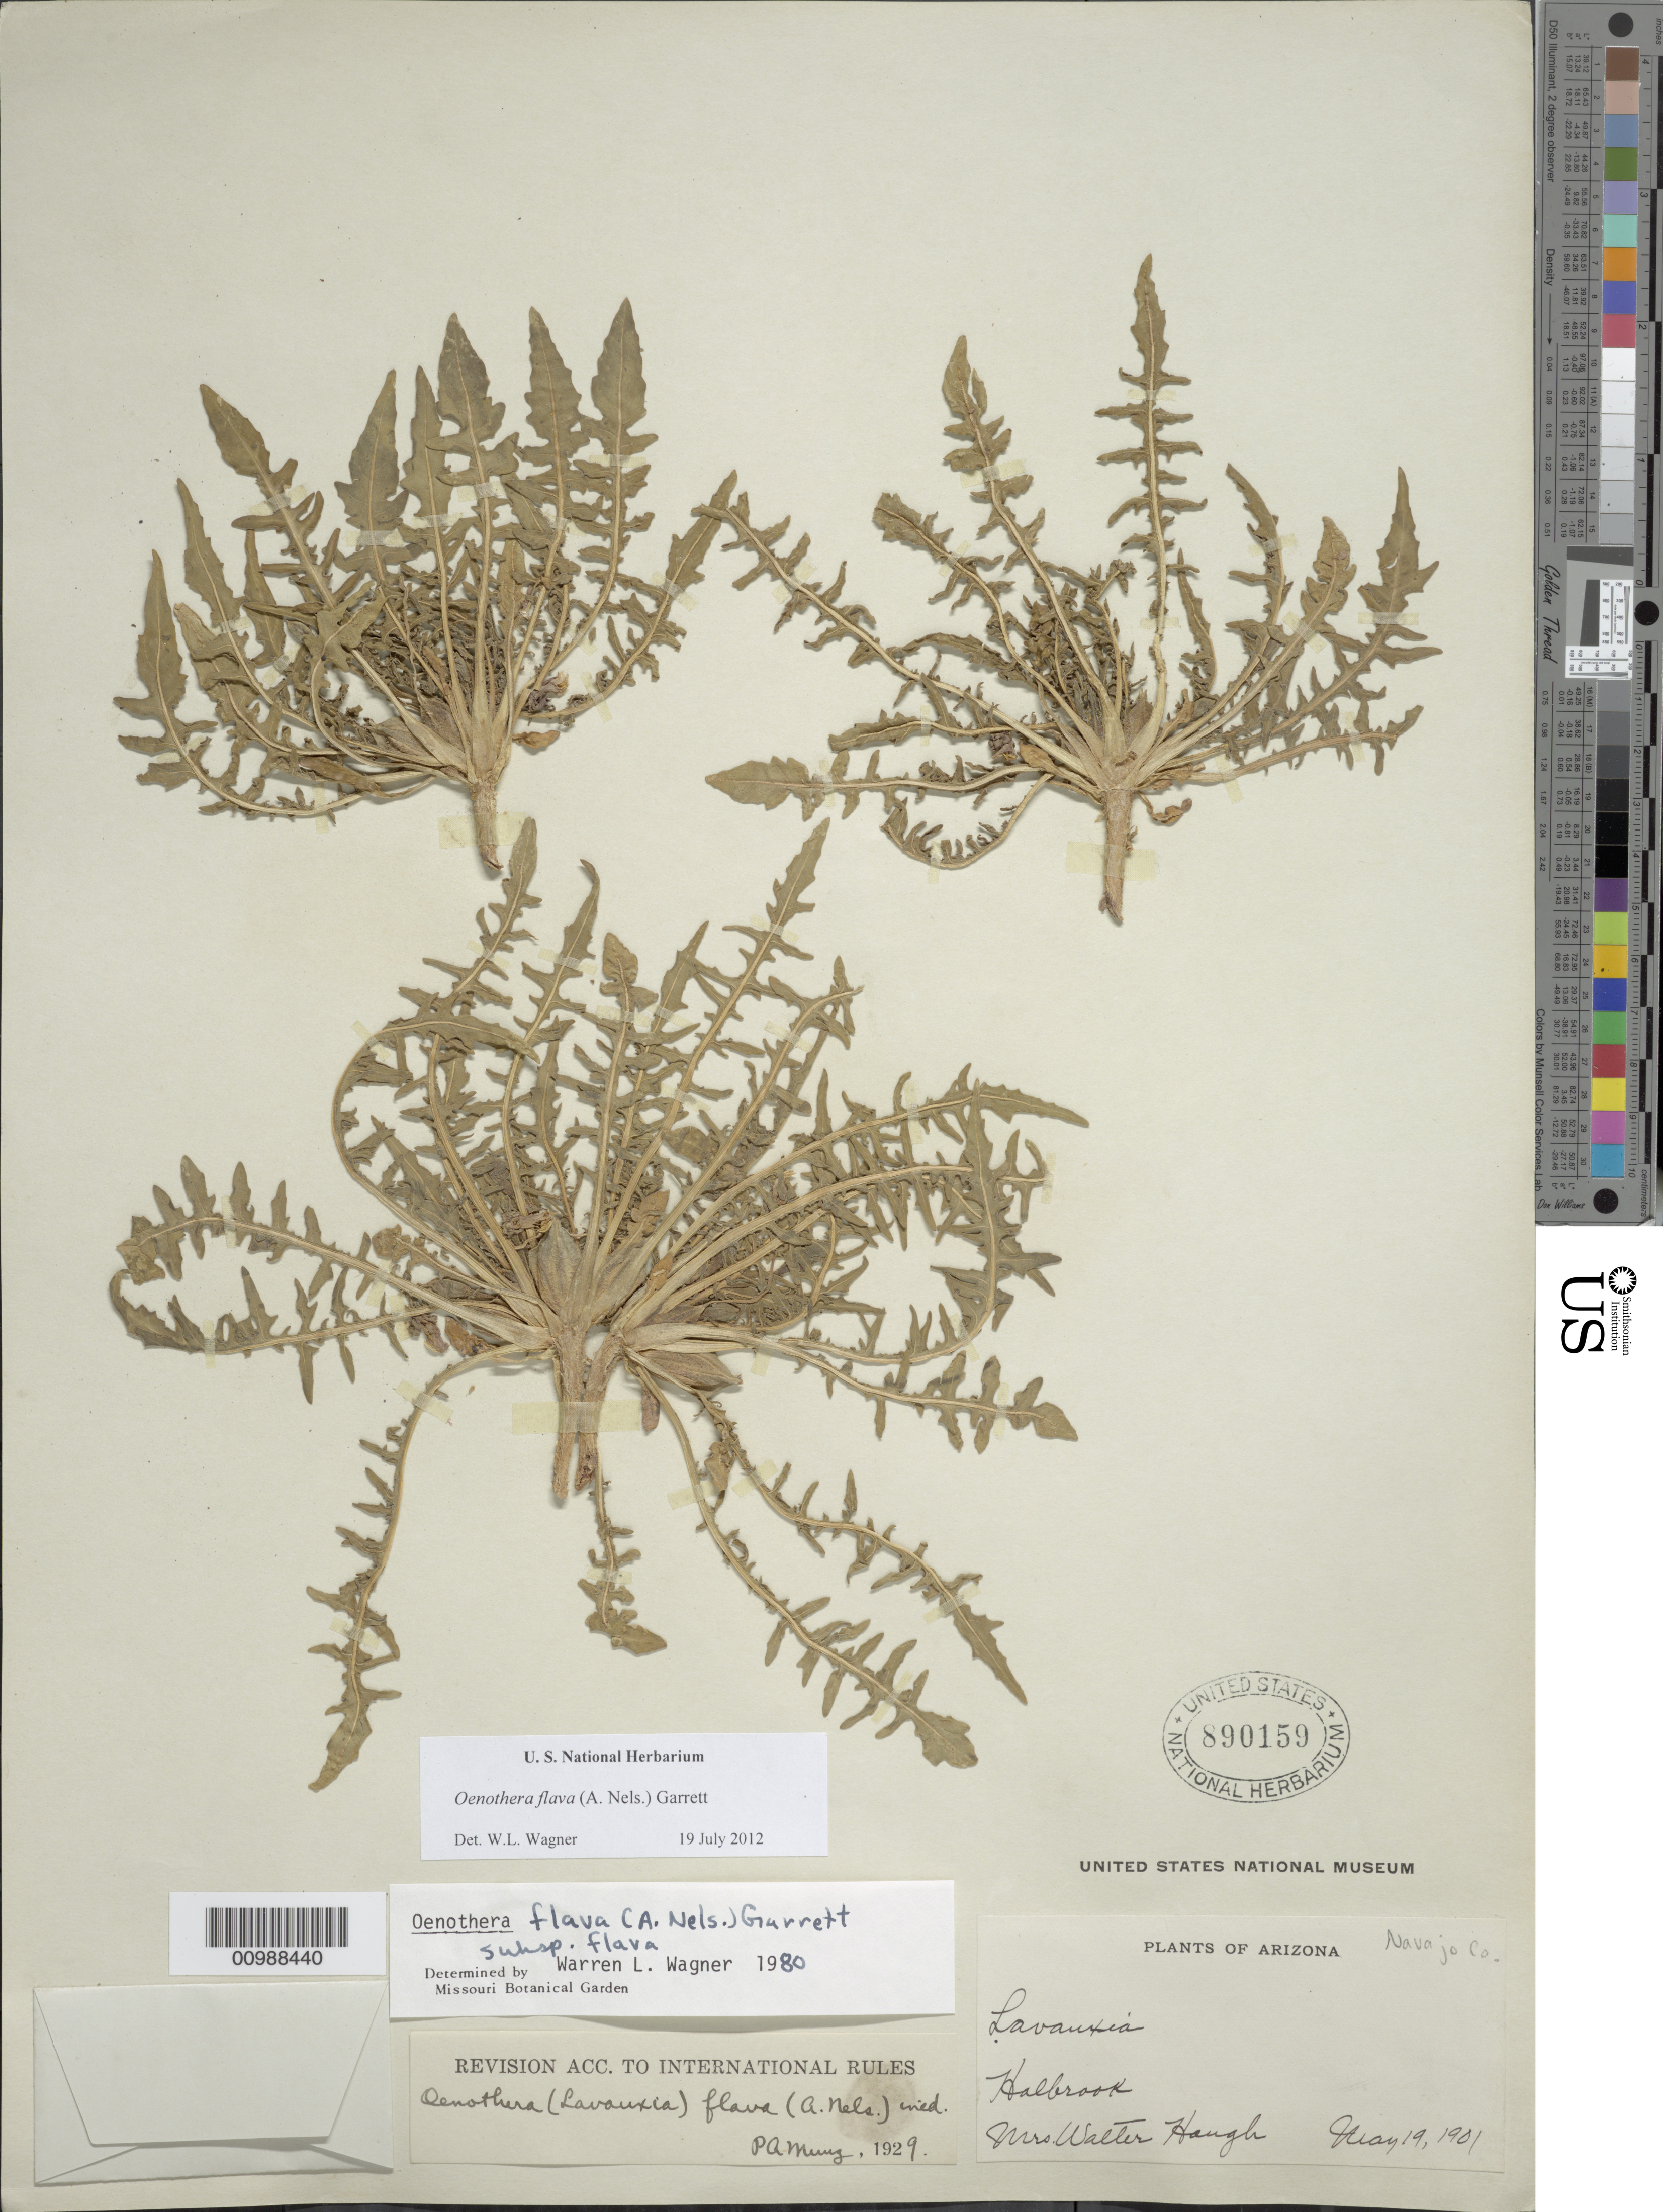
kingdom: Plantae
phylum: Tracheophyta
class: Magnoliopsida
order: Myrtales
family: Onagraceae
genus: Oenothera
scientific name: Oenothera flava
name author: (A. Nelson) Garrett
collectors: W. Hough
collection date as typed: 19 May 1901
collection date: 1901-05-19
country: United States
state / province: Arizona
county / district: Navajo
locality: Holbrook.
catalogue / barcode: US 890159